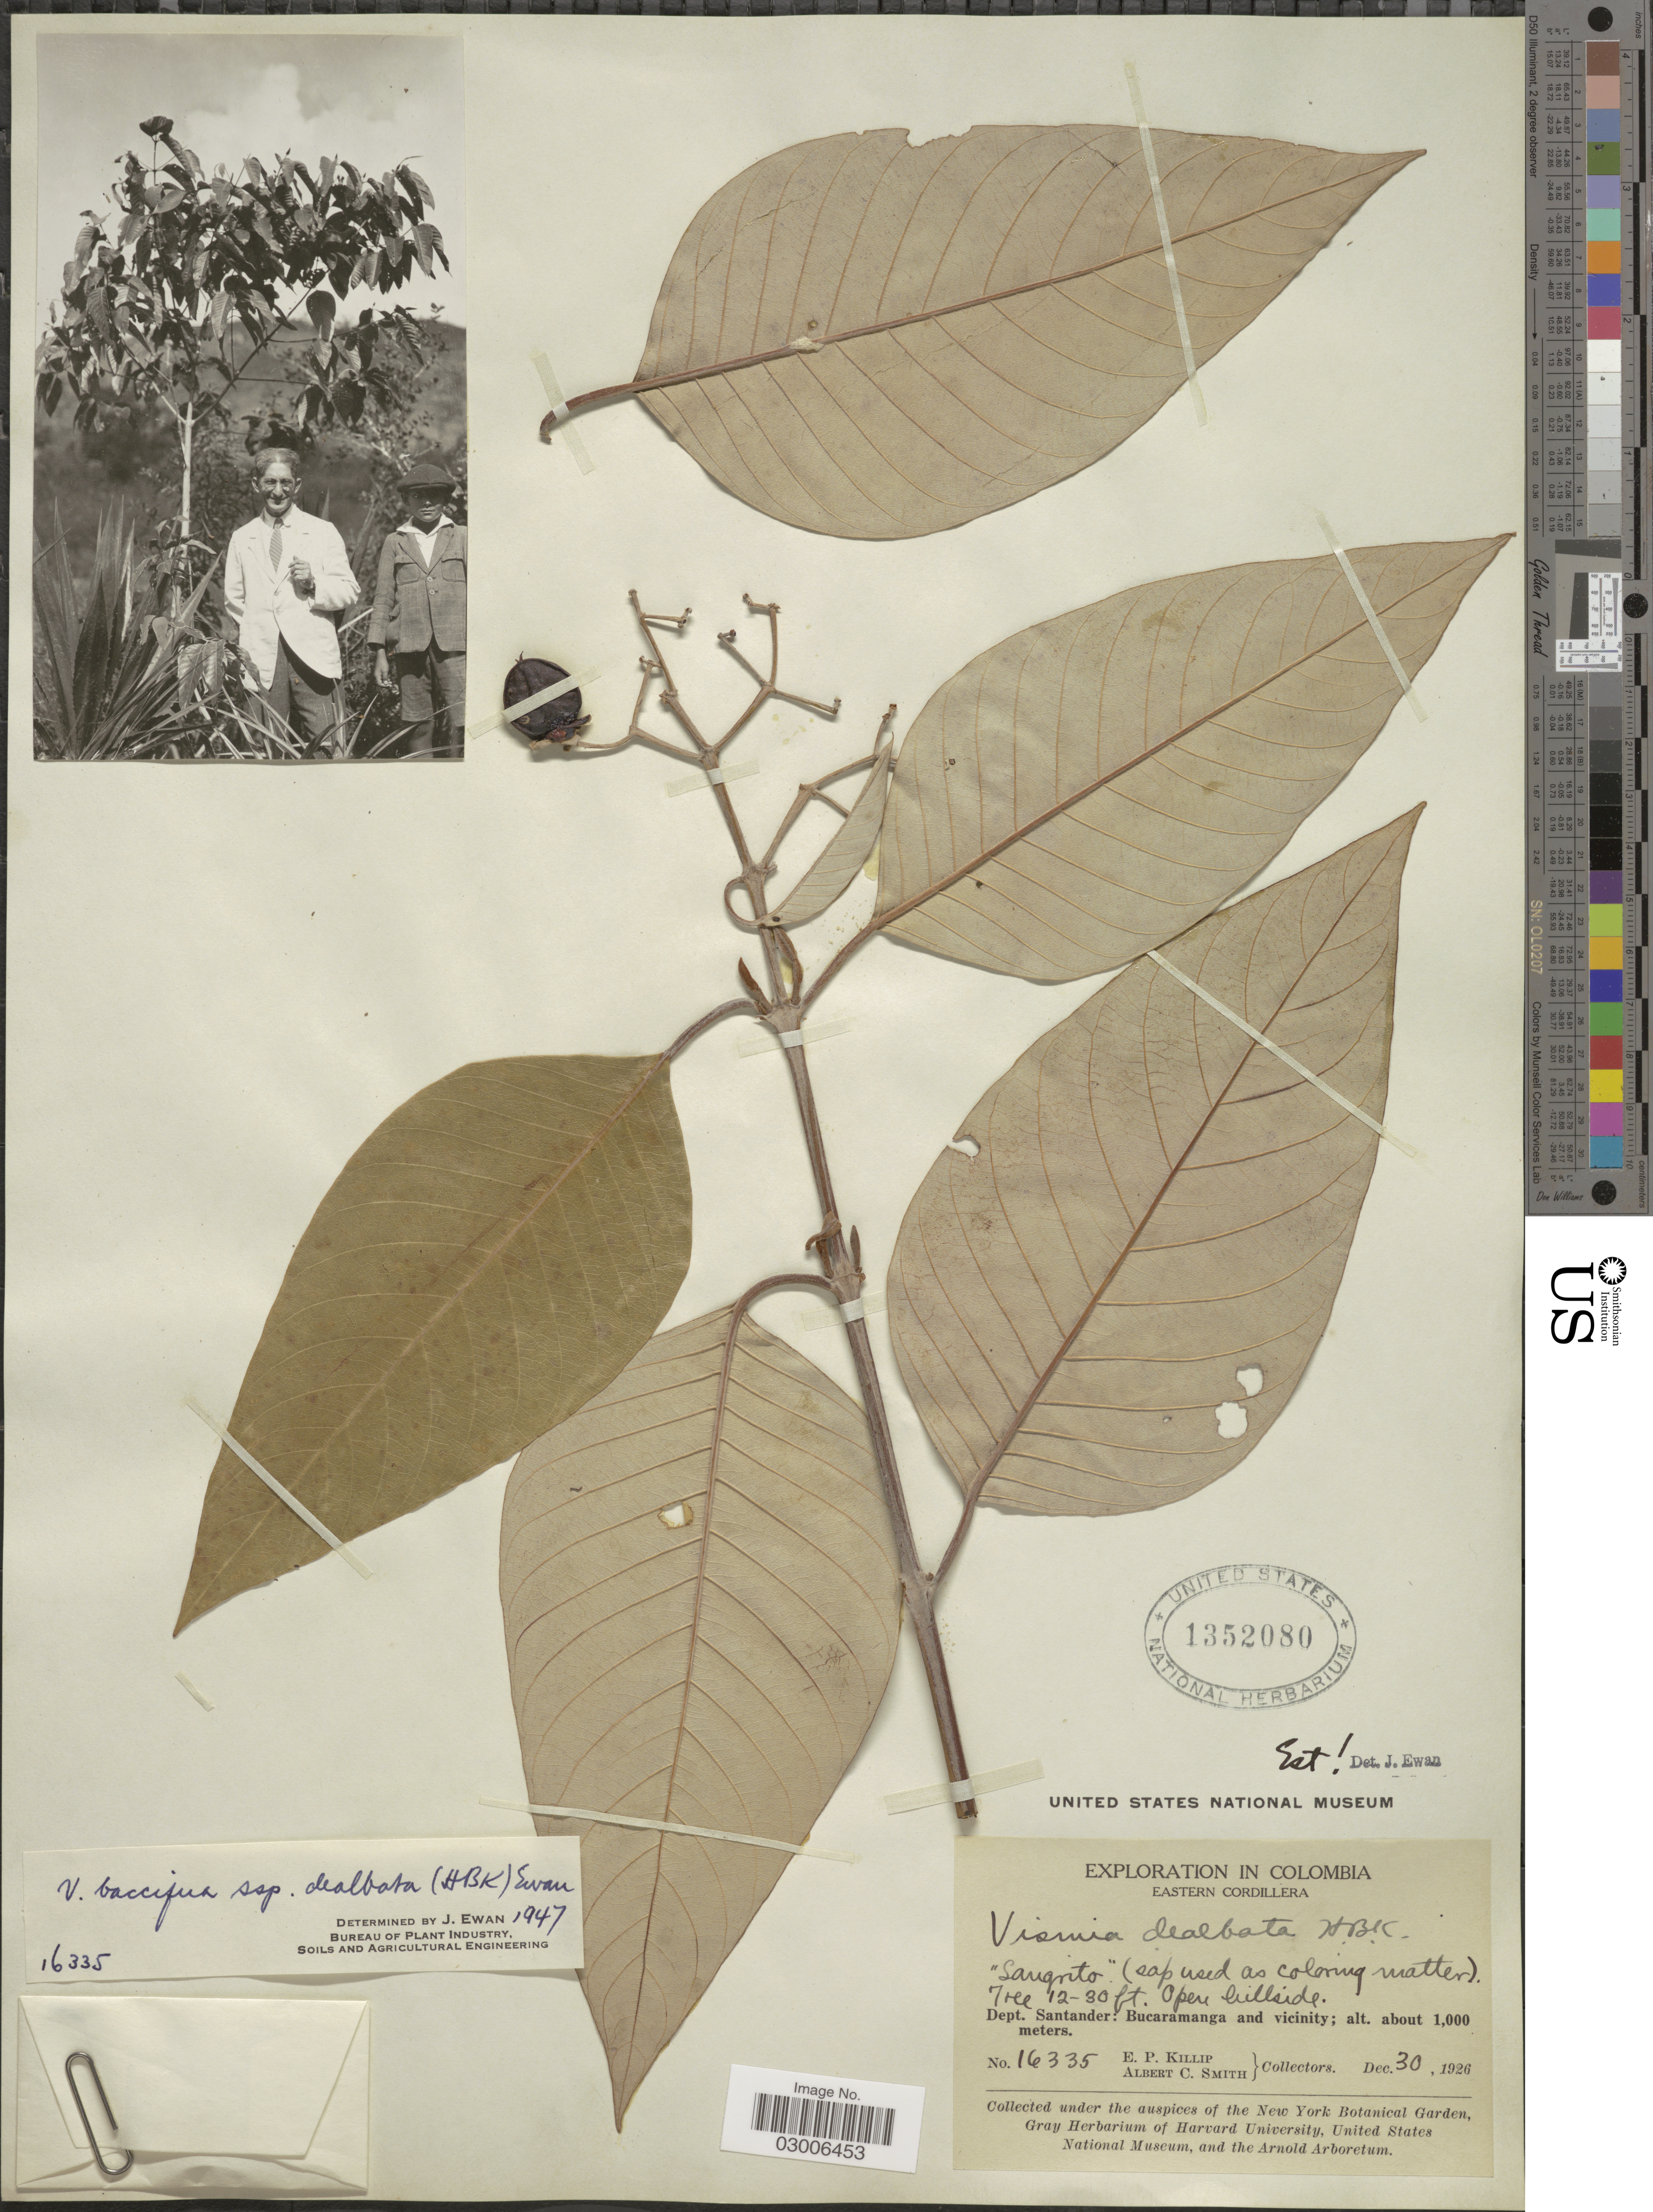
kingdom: Plantae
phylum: Tracheophyta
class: Magnoliopsida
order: Malpighiales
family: Hypericaceae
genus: Vismia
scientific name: Vismia baccifera subsp. dealbata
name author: (Kunth) Ewan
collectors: E. P. Killip & A. C. Smith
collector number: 16335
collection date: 1926-12-30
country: Colombia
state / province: Santander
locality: Eastern Cordillera, Bucaramanga and vicinity.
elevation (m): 1000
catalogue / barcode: US 1352080